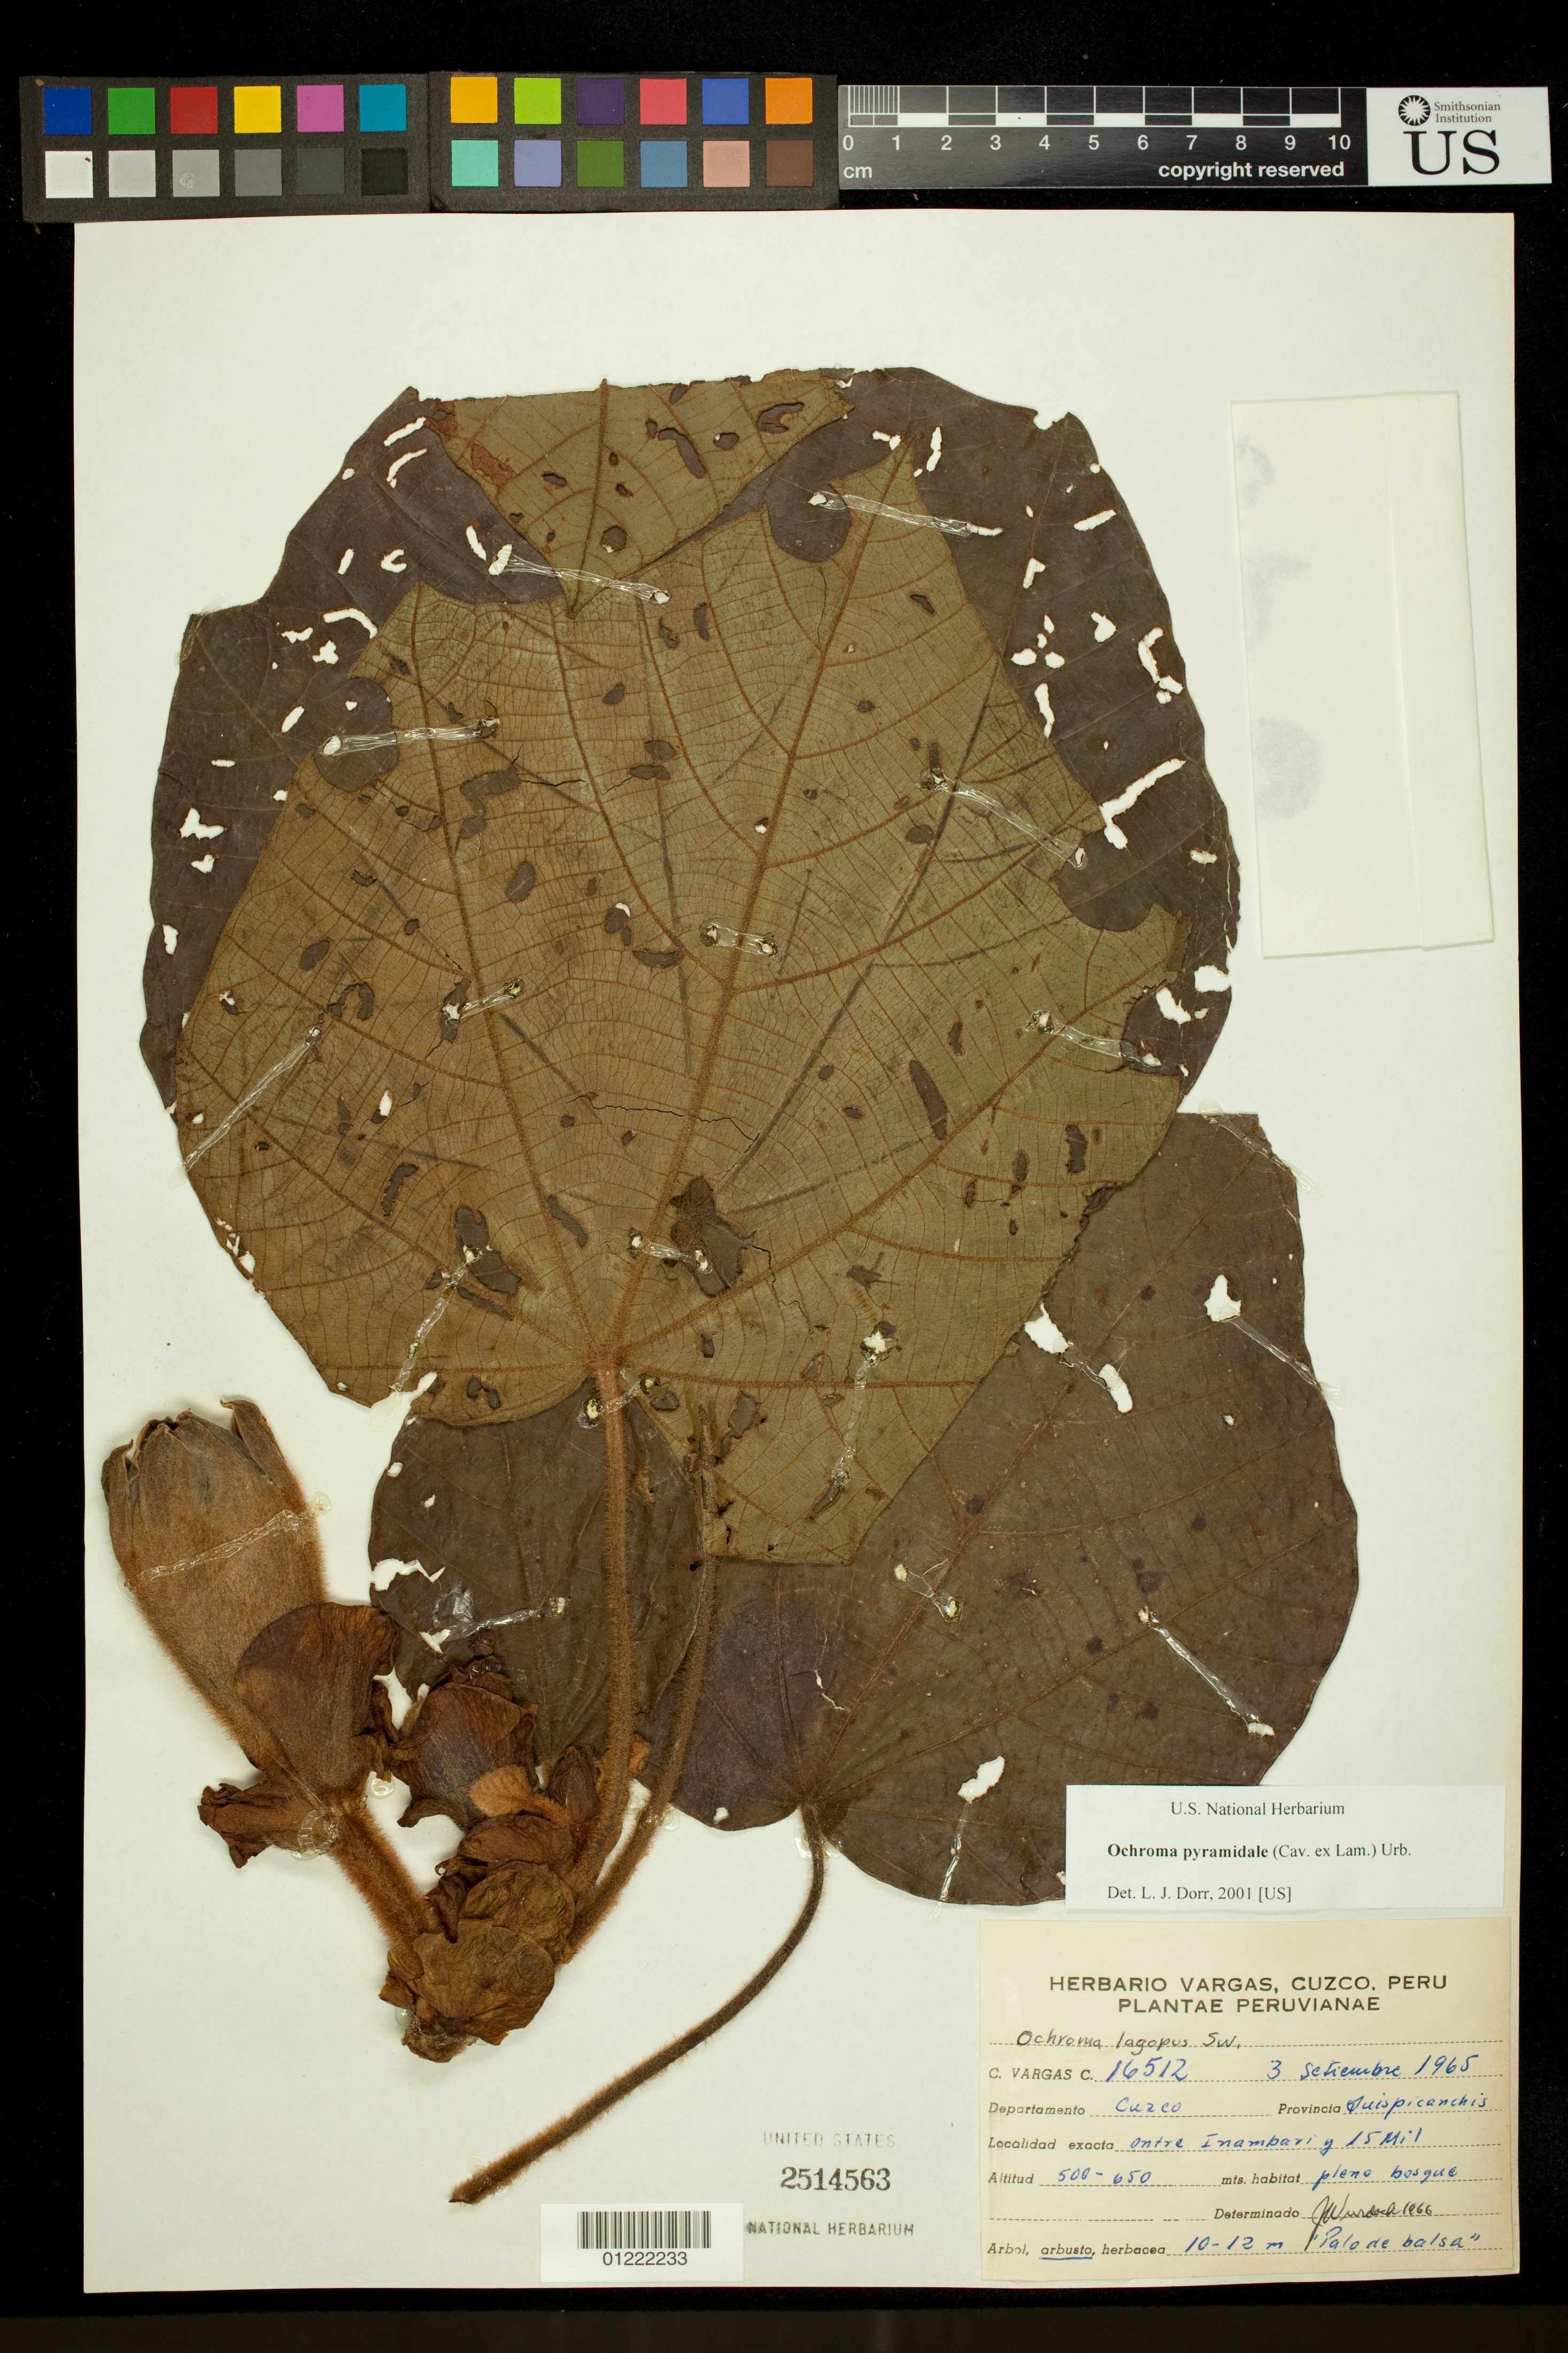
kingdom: Plantae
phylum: Tracheophyta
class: Magnoliopsida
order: Malvales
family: Malvaceae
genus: Ochroma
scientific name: Ochroma pyramidale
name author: (Cav. ex Lam.) Urb.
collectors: C. Vargas C.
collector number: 16512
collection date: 1965-09-03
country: Peru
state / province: Cusco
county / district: Quispicanchis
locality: Entre Inambari y 15 Mil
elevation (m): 500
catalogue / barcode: US 2514563